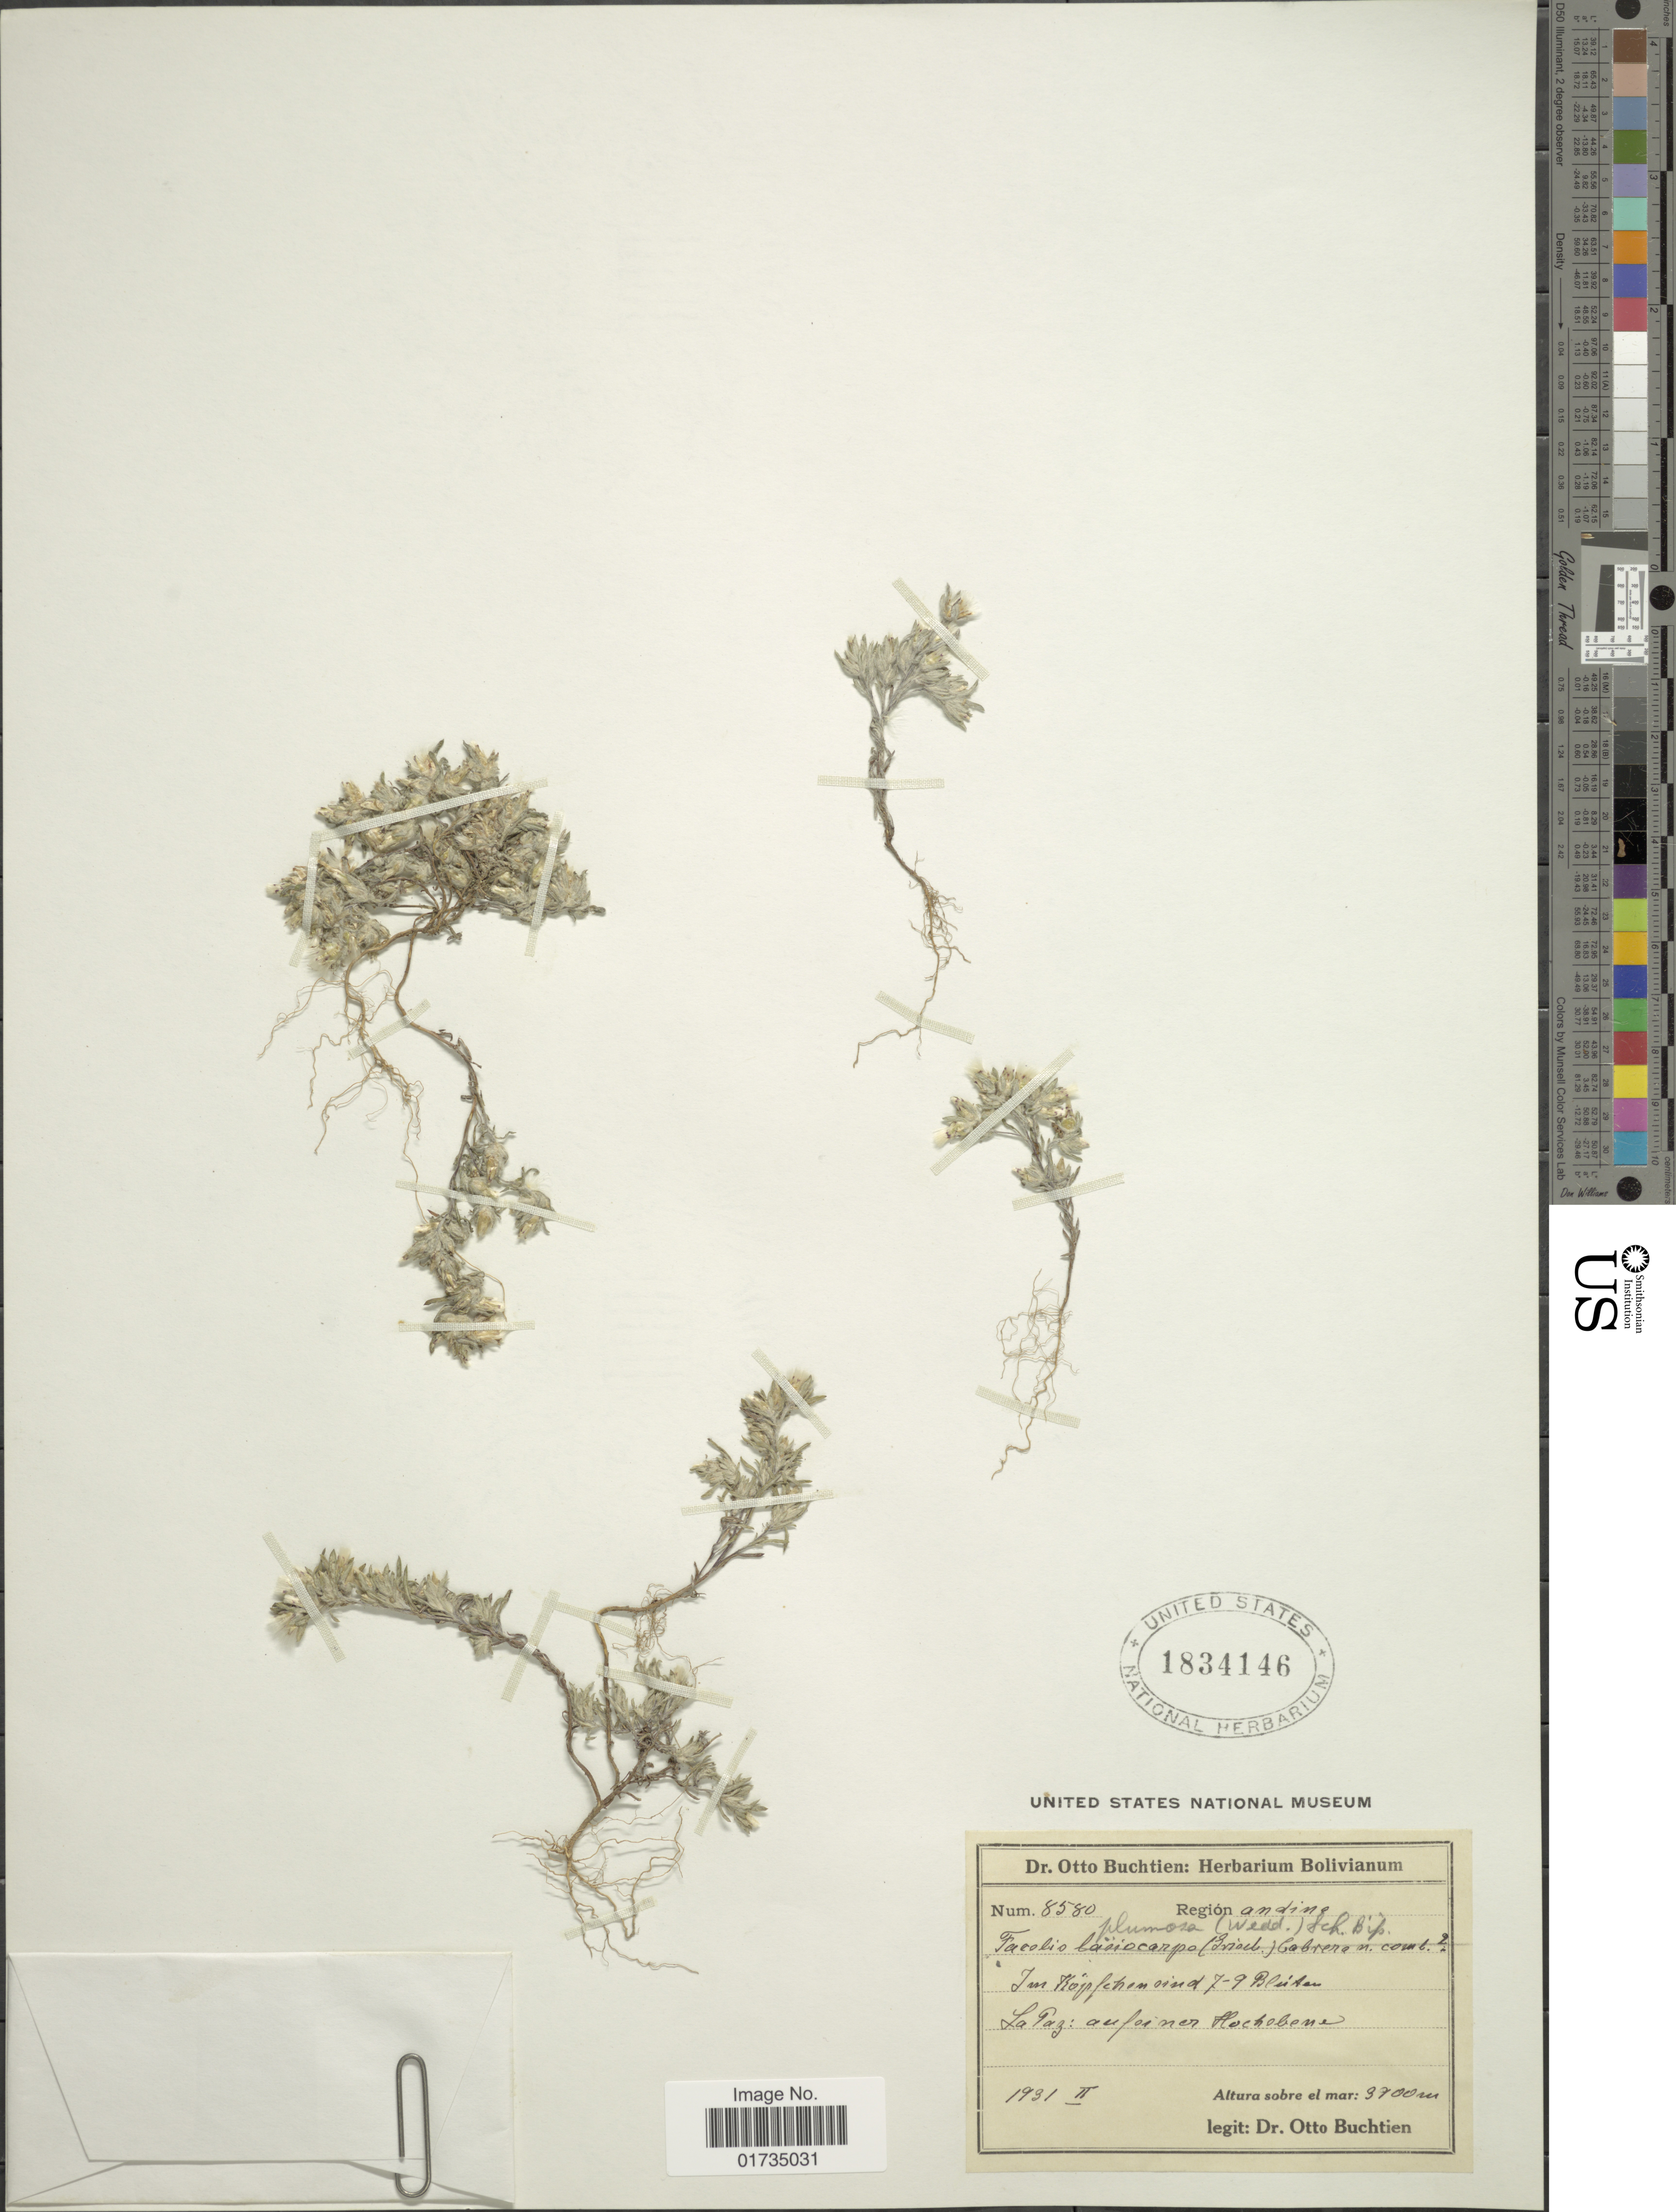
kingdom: Plantae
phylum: Tracheophyta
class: Magnoliopsida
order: Asterales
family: Asteraceae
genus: Facelis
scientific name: Facelis plumosa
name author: (Wedd.) Sch. Bip.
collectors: O. Buchtien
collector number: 8580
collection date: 1931-02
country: Bolivia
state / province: La Paz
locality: Bolivianum. Region anidina. La Paz: aufoiner hochebene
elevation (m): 3700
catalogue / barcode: US 1834146